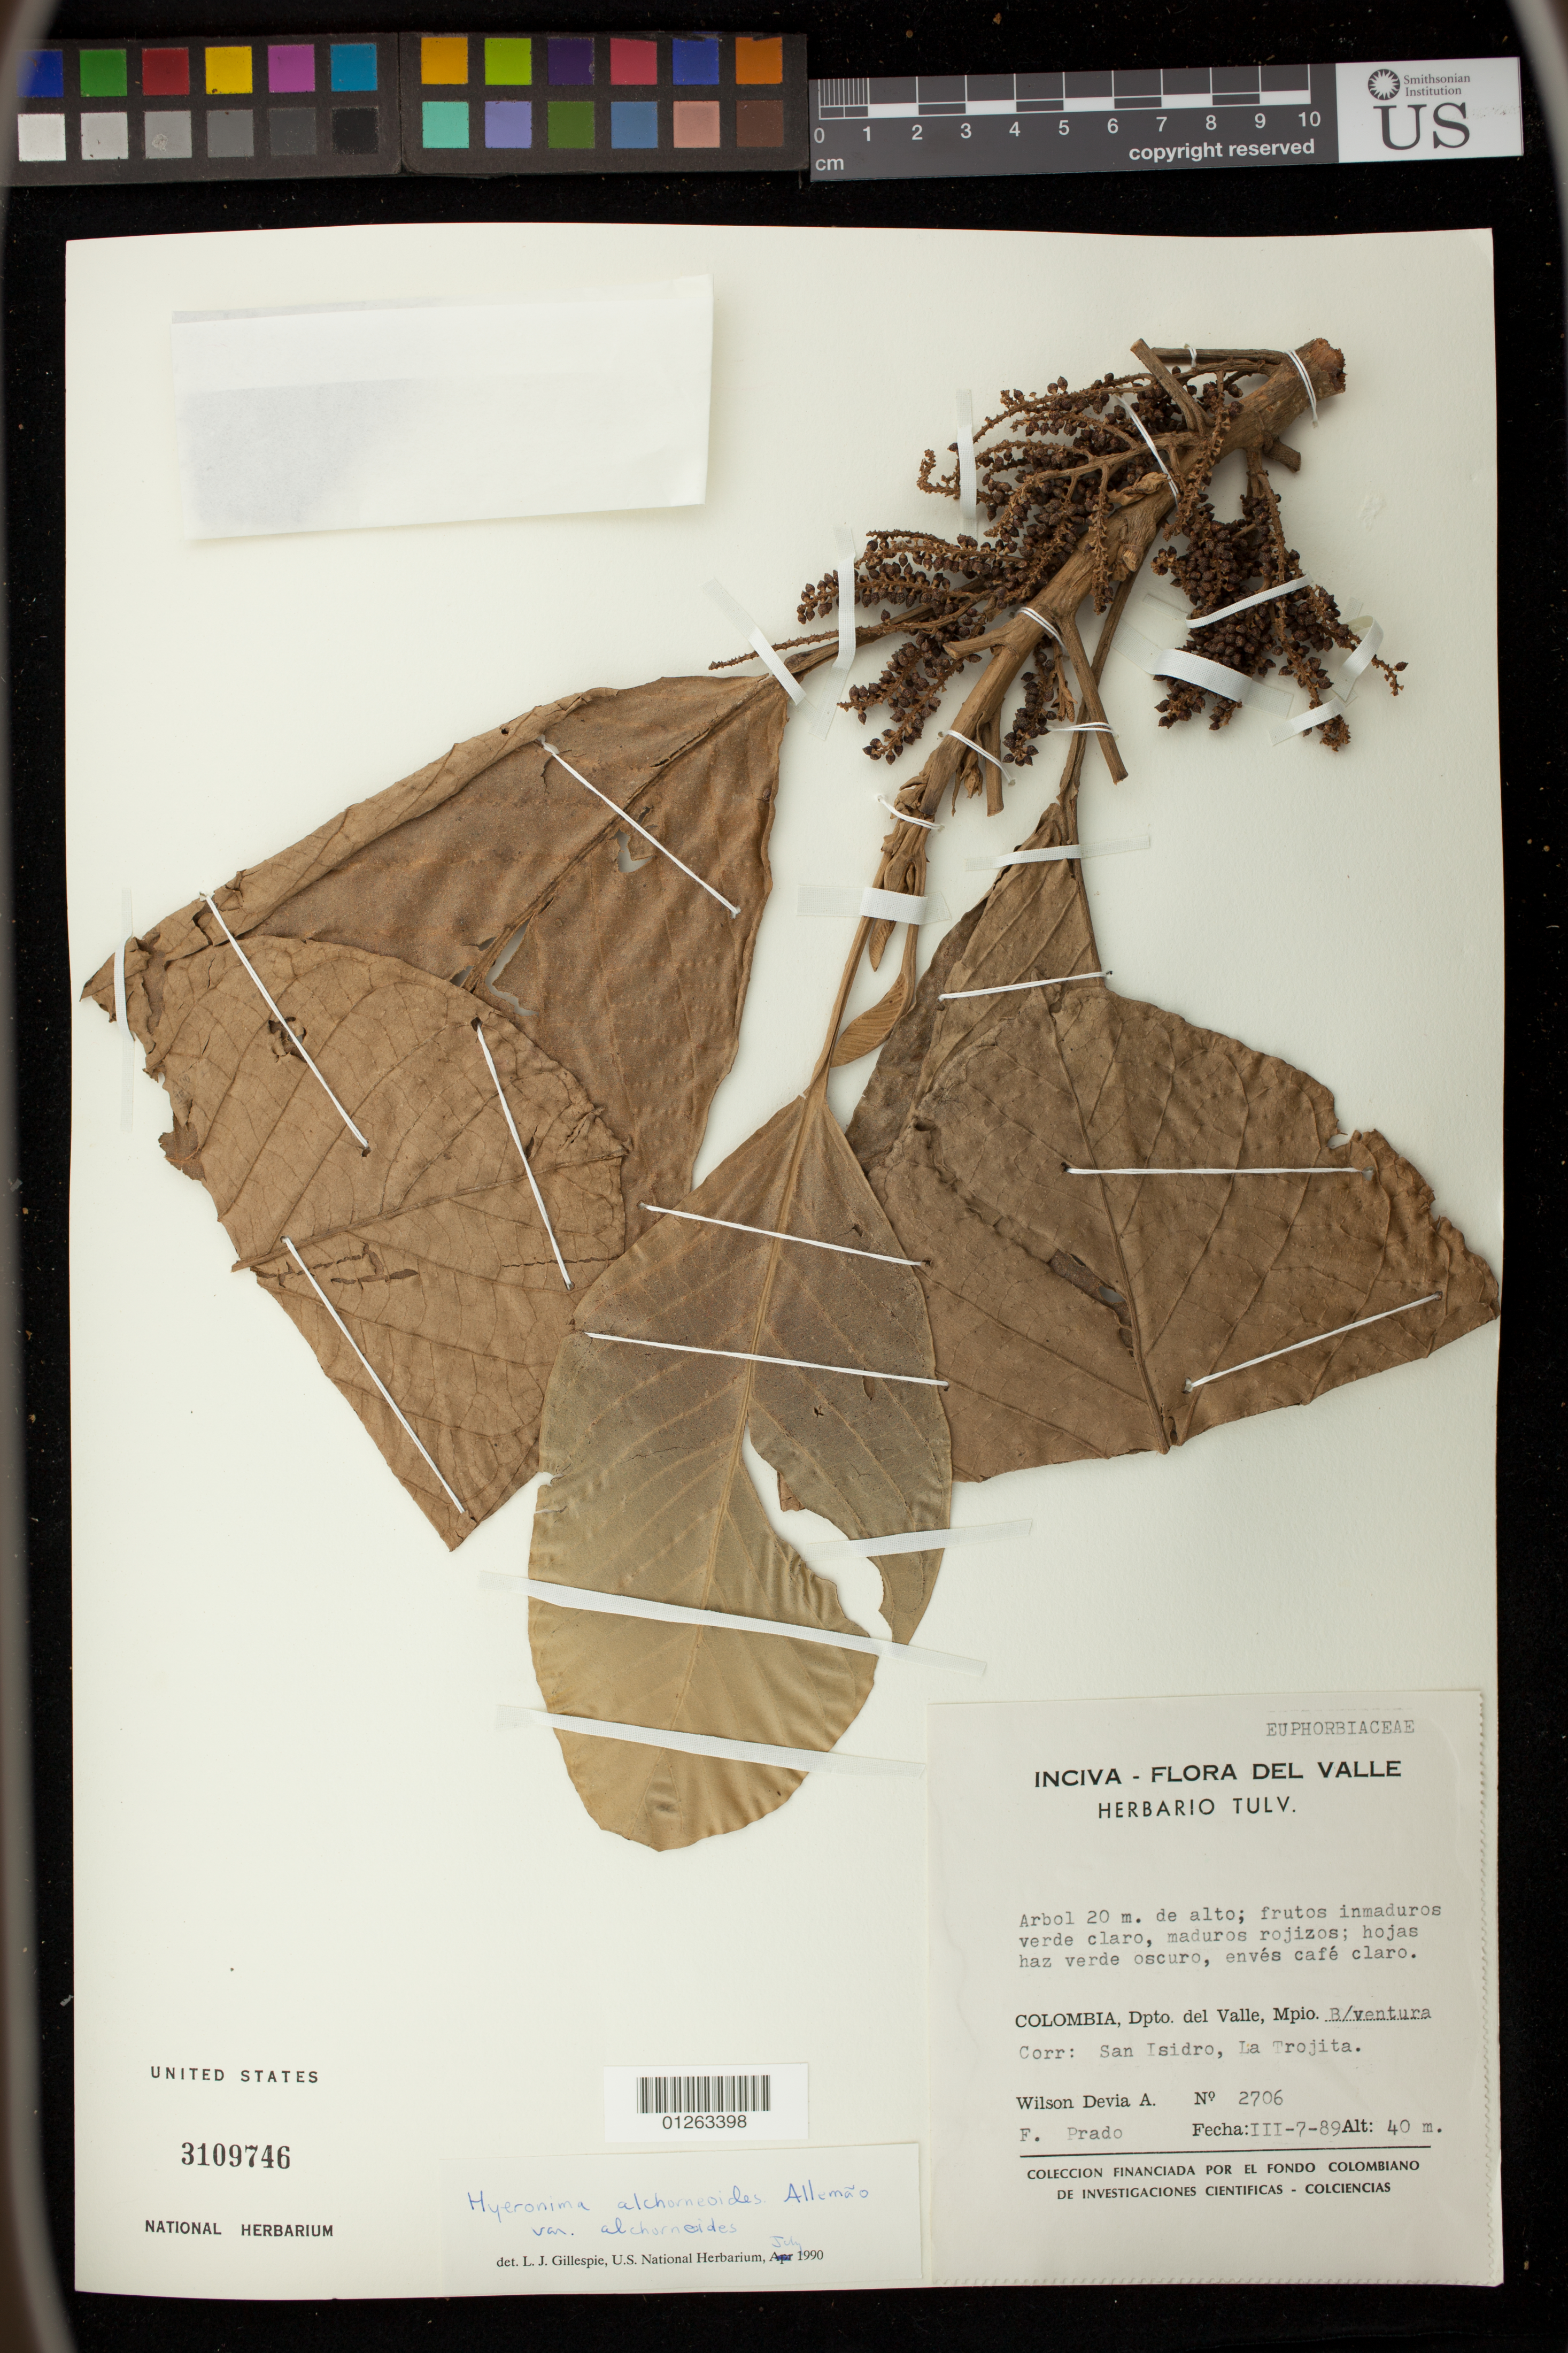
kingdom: Plantae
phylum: Tracheophyta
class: Magnoliopsida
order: Malpighiales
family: Phyllanthaceae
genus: Hieronyma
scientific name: Hieronyma alchorneoides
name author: Allemão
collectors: W. Devia A.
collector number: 2706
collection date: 1989-03-07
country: Colombia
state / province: Valle del Cauca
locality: Corr: San Isidro, La Trojita.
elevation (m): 43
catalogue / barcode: US 3109746